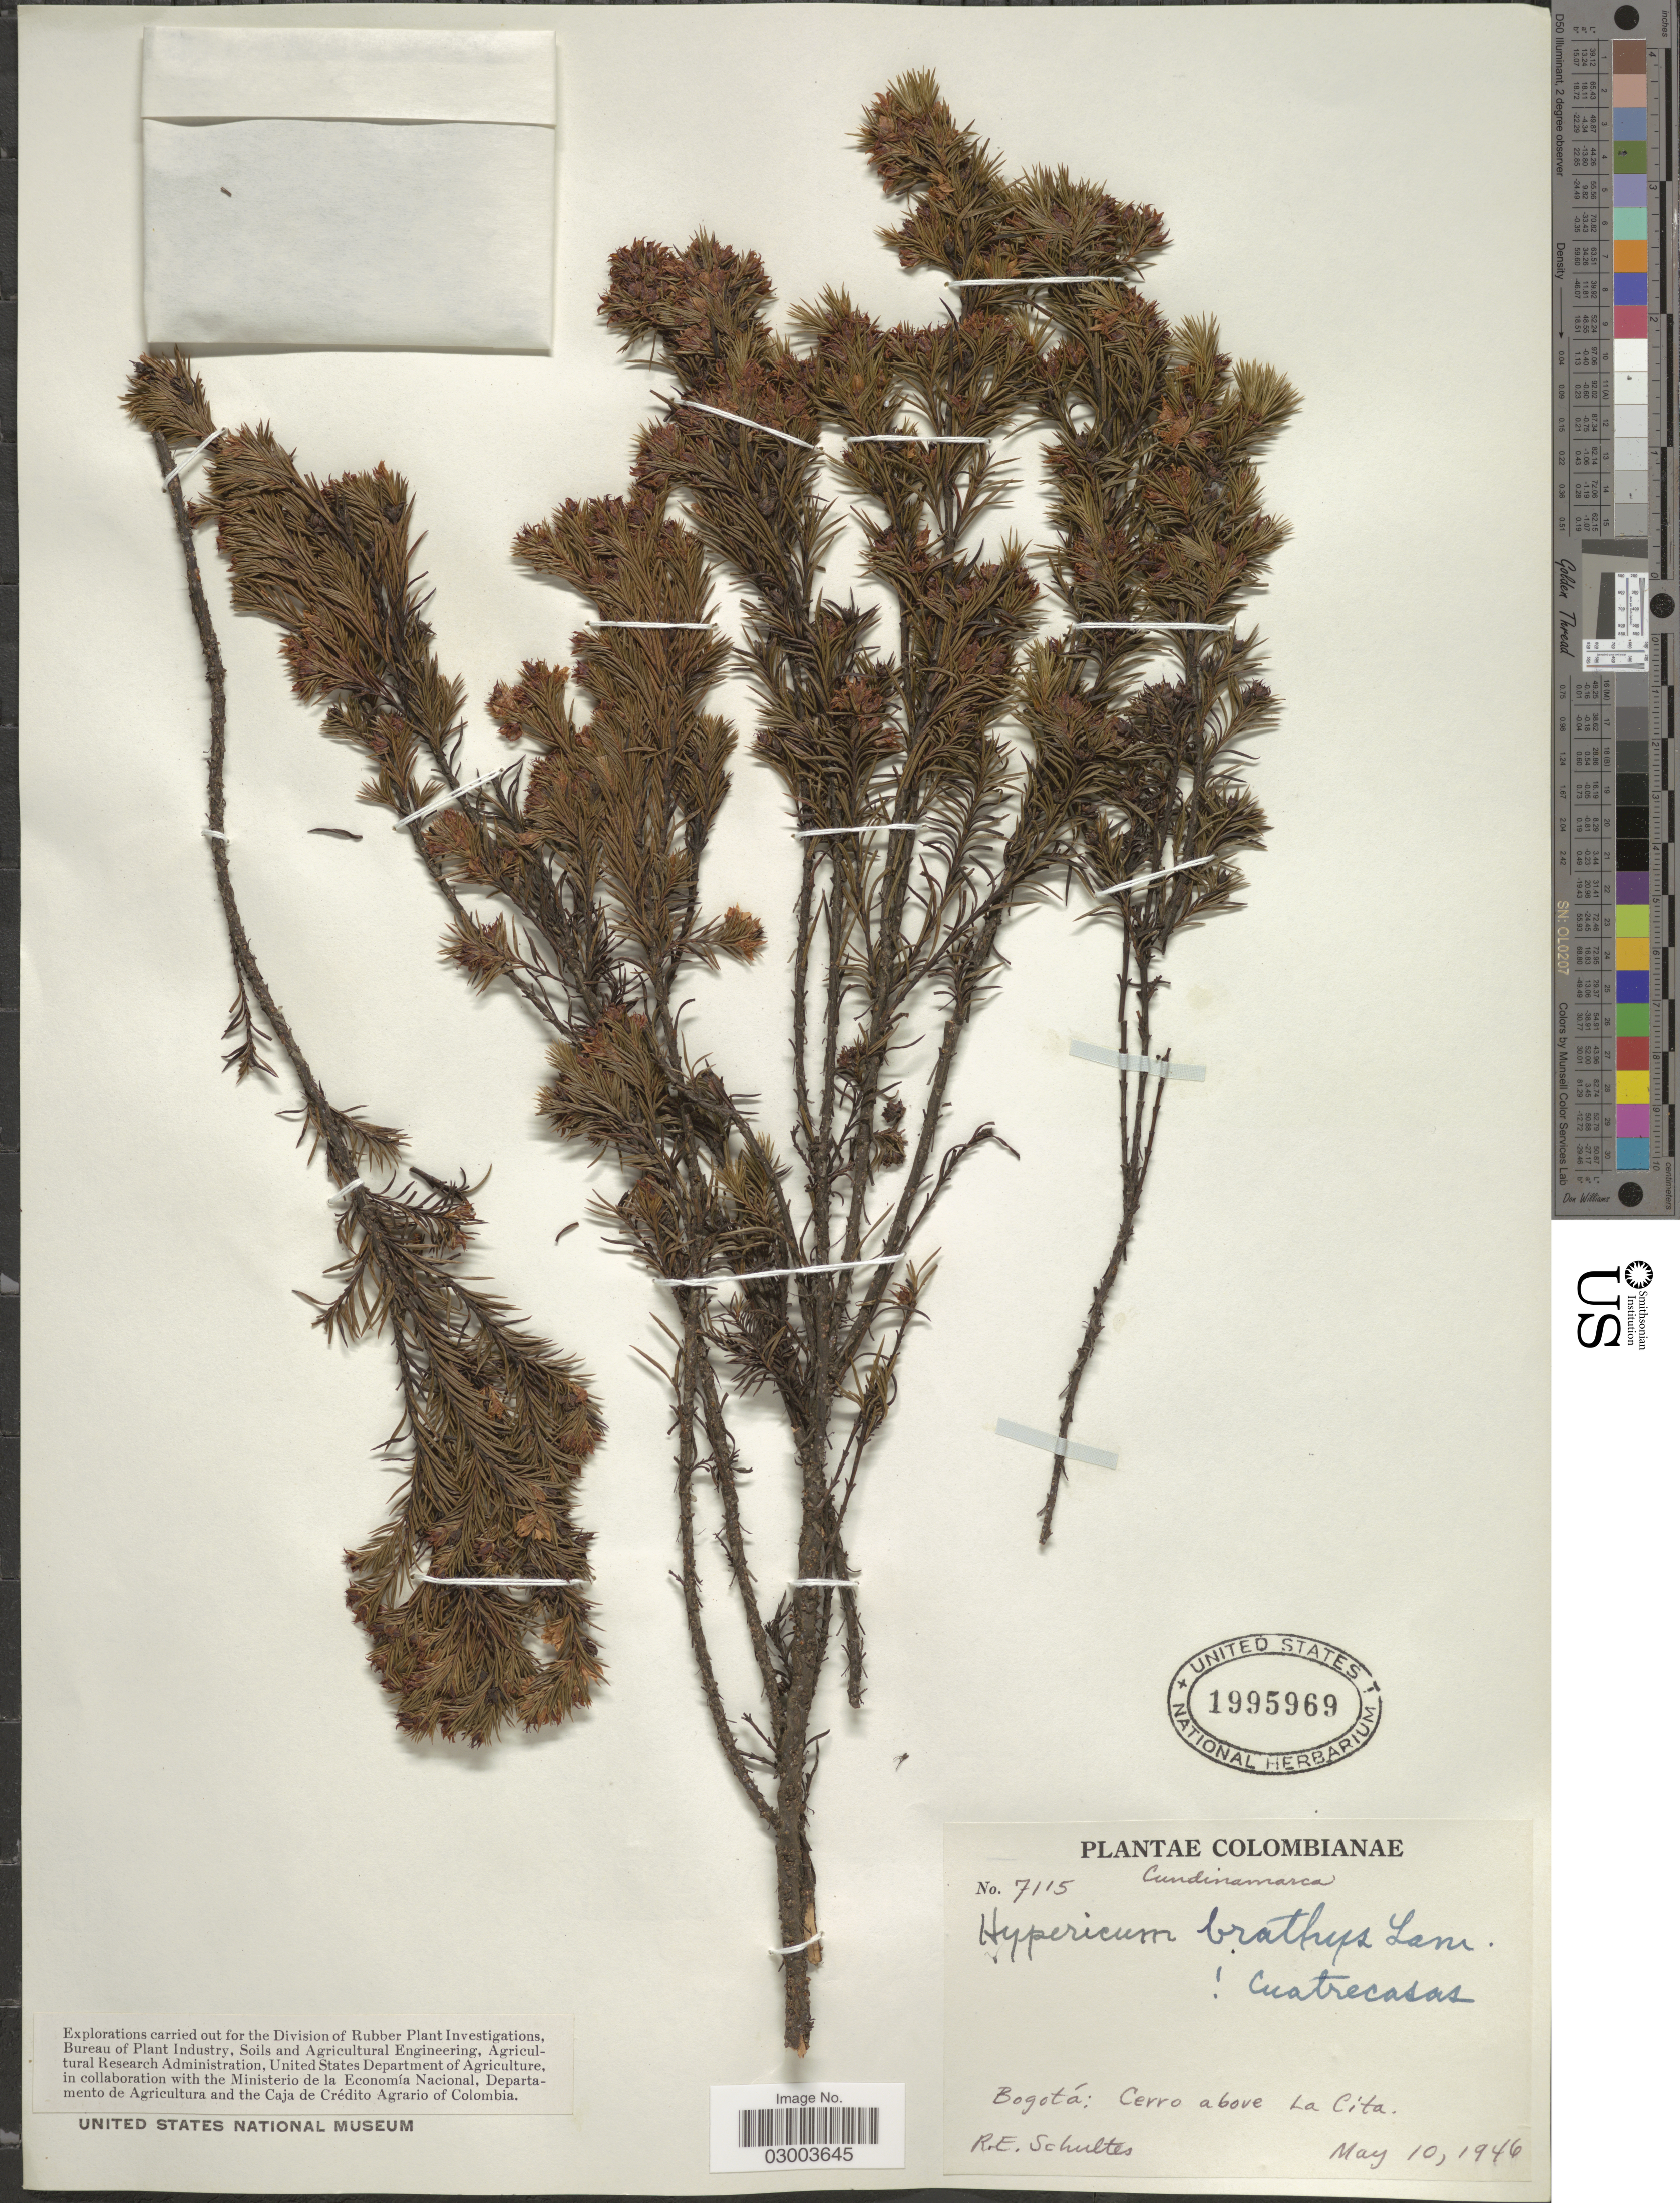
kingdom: Plantae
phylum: Tracheophyta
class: Magnoliopsida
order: Malpighiales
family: Hypericaceae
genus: Hypericum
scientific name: Hypericum juniperinum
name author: Kunth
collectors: R. E. Schultes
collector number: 7115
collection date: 1946-05-10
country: Colombia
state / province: Cundinamarca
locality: Bogotá: Cerro above La Cita.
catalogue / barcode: US 1995969